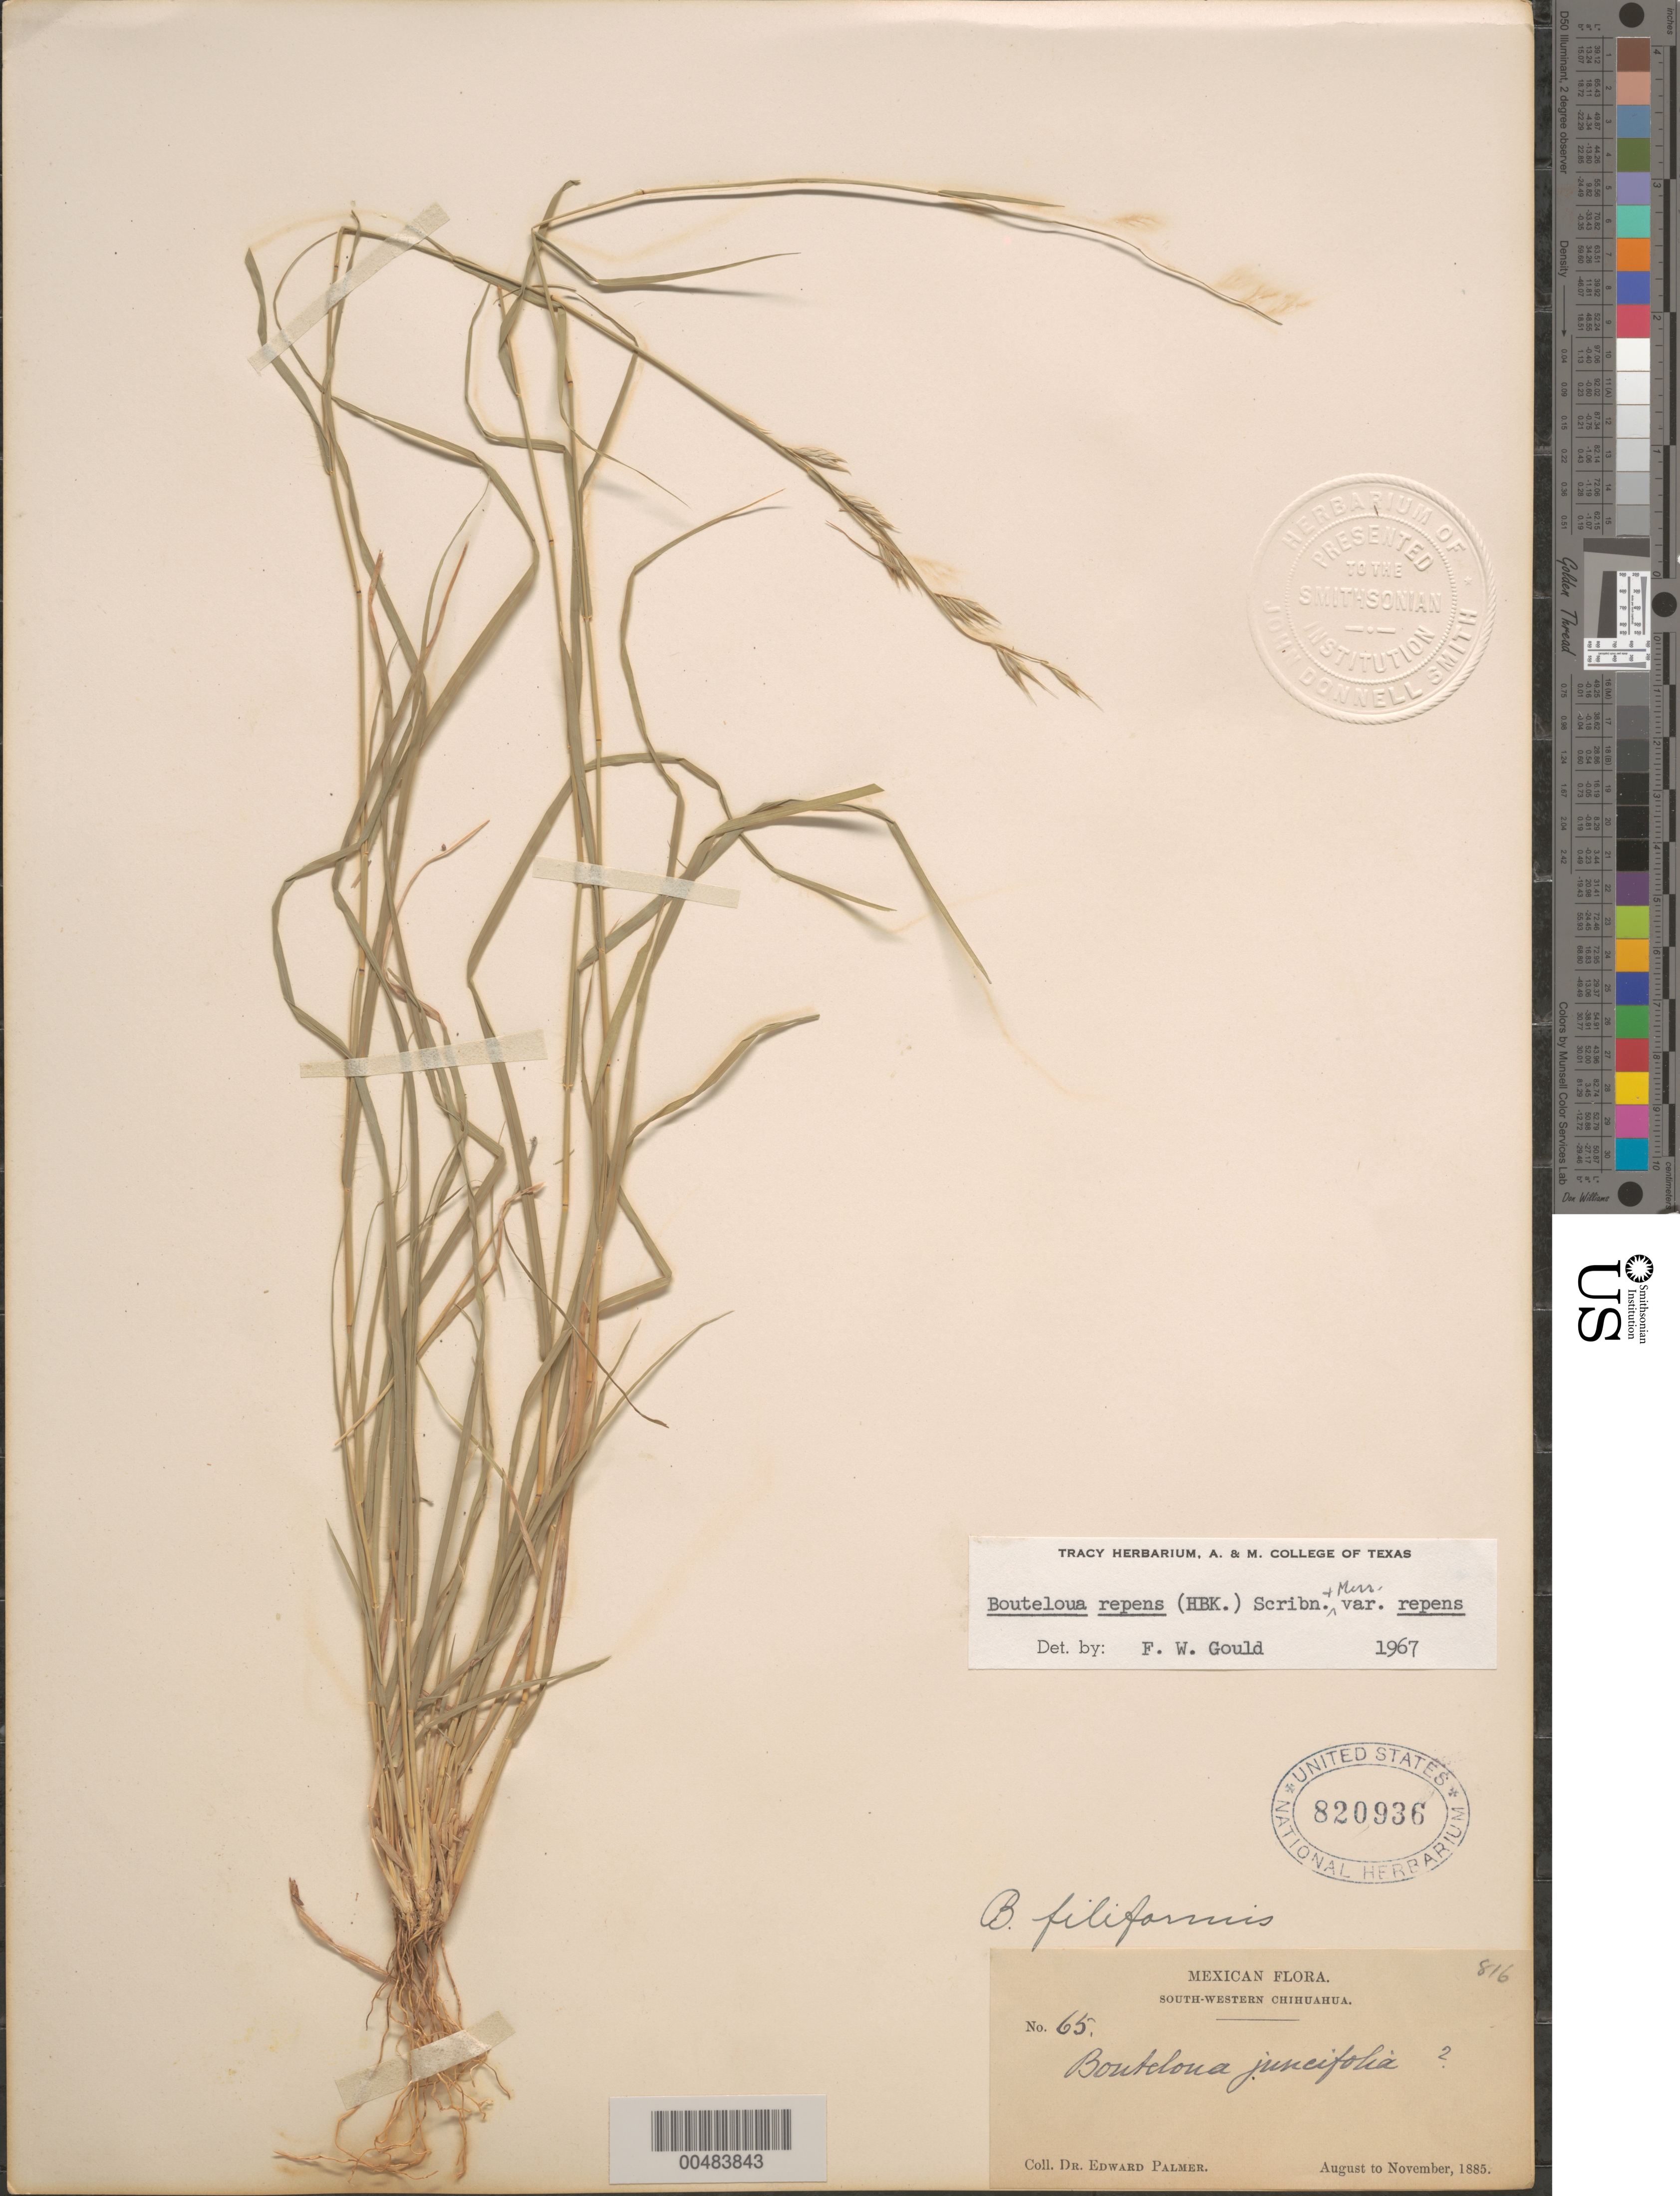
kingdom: Plantae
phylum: Tracheophyta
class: Liliopsida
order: Poales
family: Poaceae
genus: Bouteloua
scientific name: Bouteloua repens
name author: (Kunth) Scribn. & Merr.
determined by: Gould, F. W.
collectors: E. Palmer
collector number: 65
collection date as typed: Aug 1885 to Nov 1885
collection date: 1885-08/1885-11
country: Mexico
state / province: Chihuahua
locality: South-western Chihuahua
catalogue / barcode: US 820936